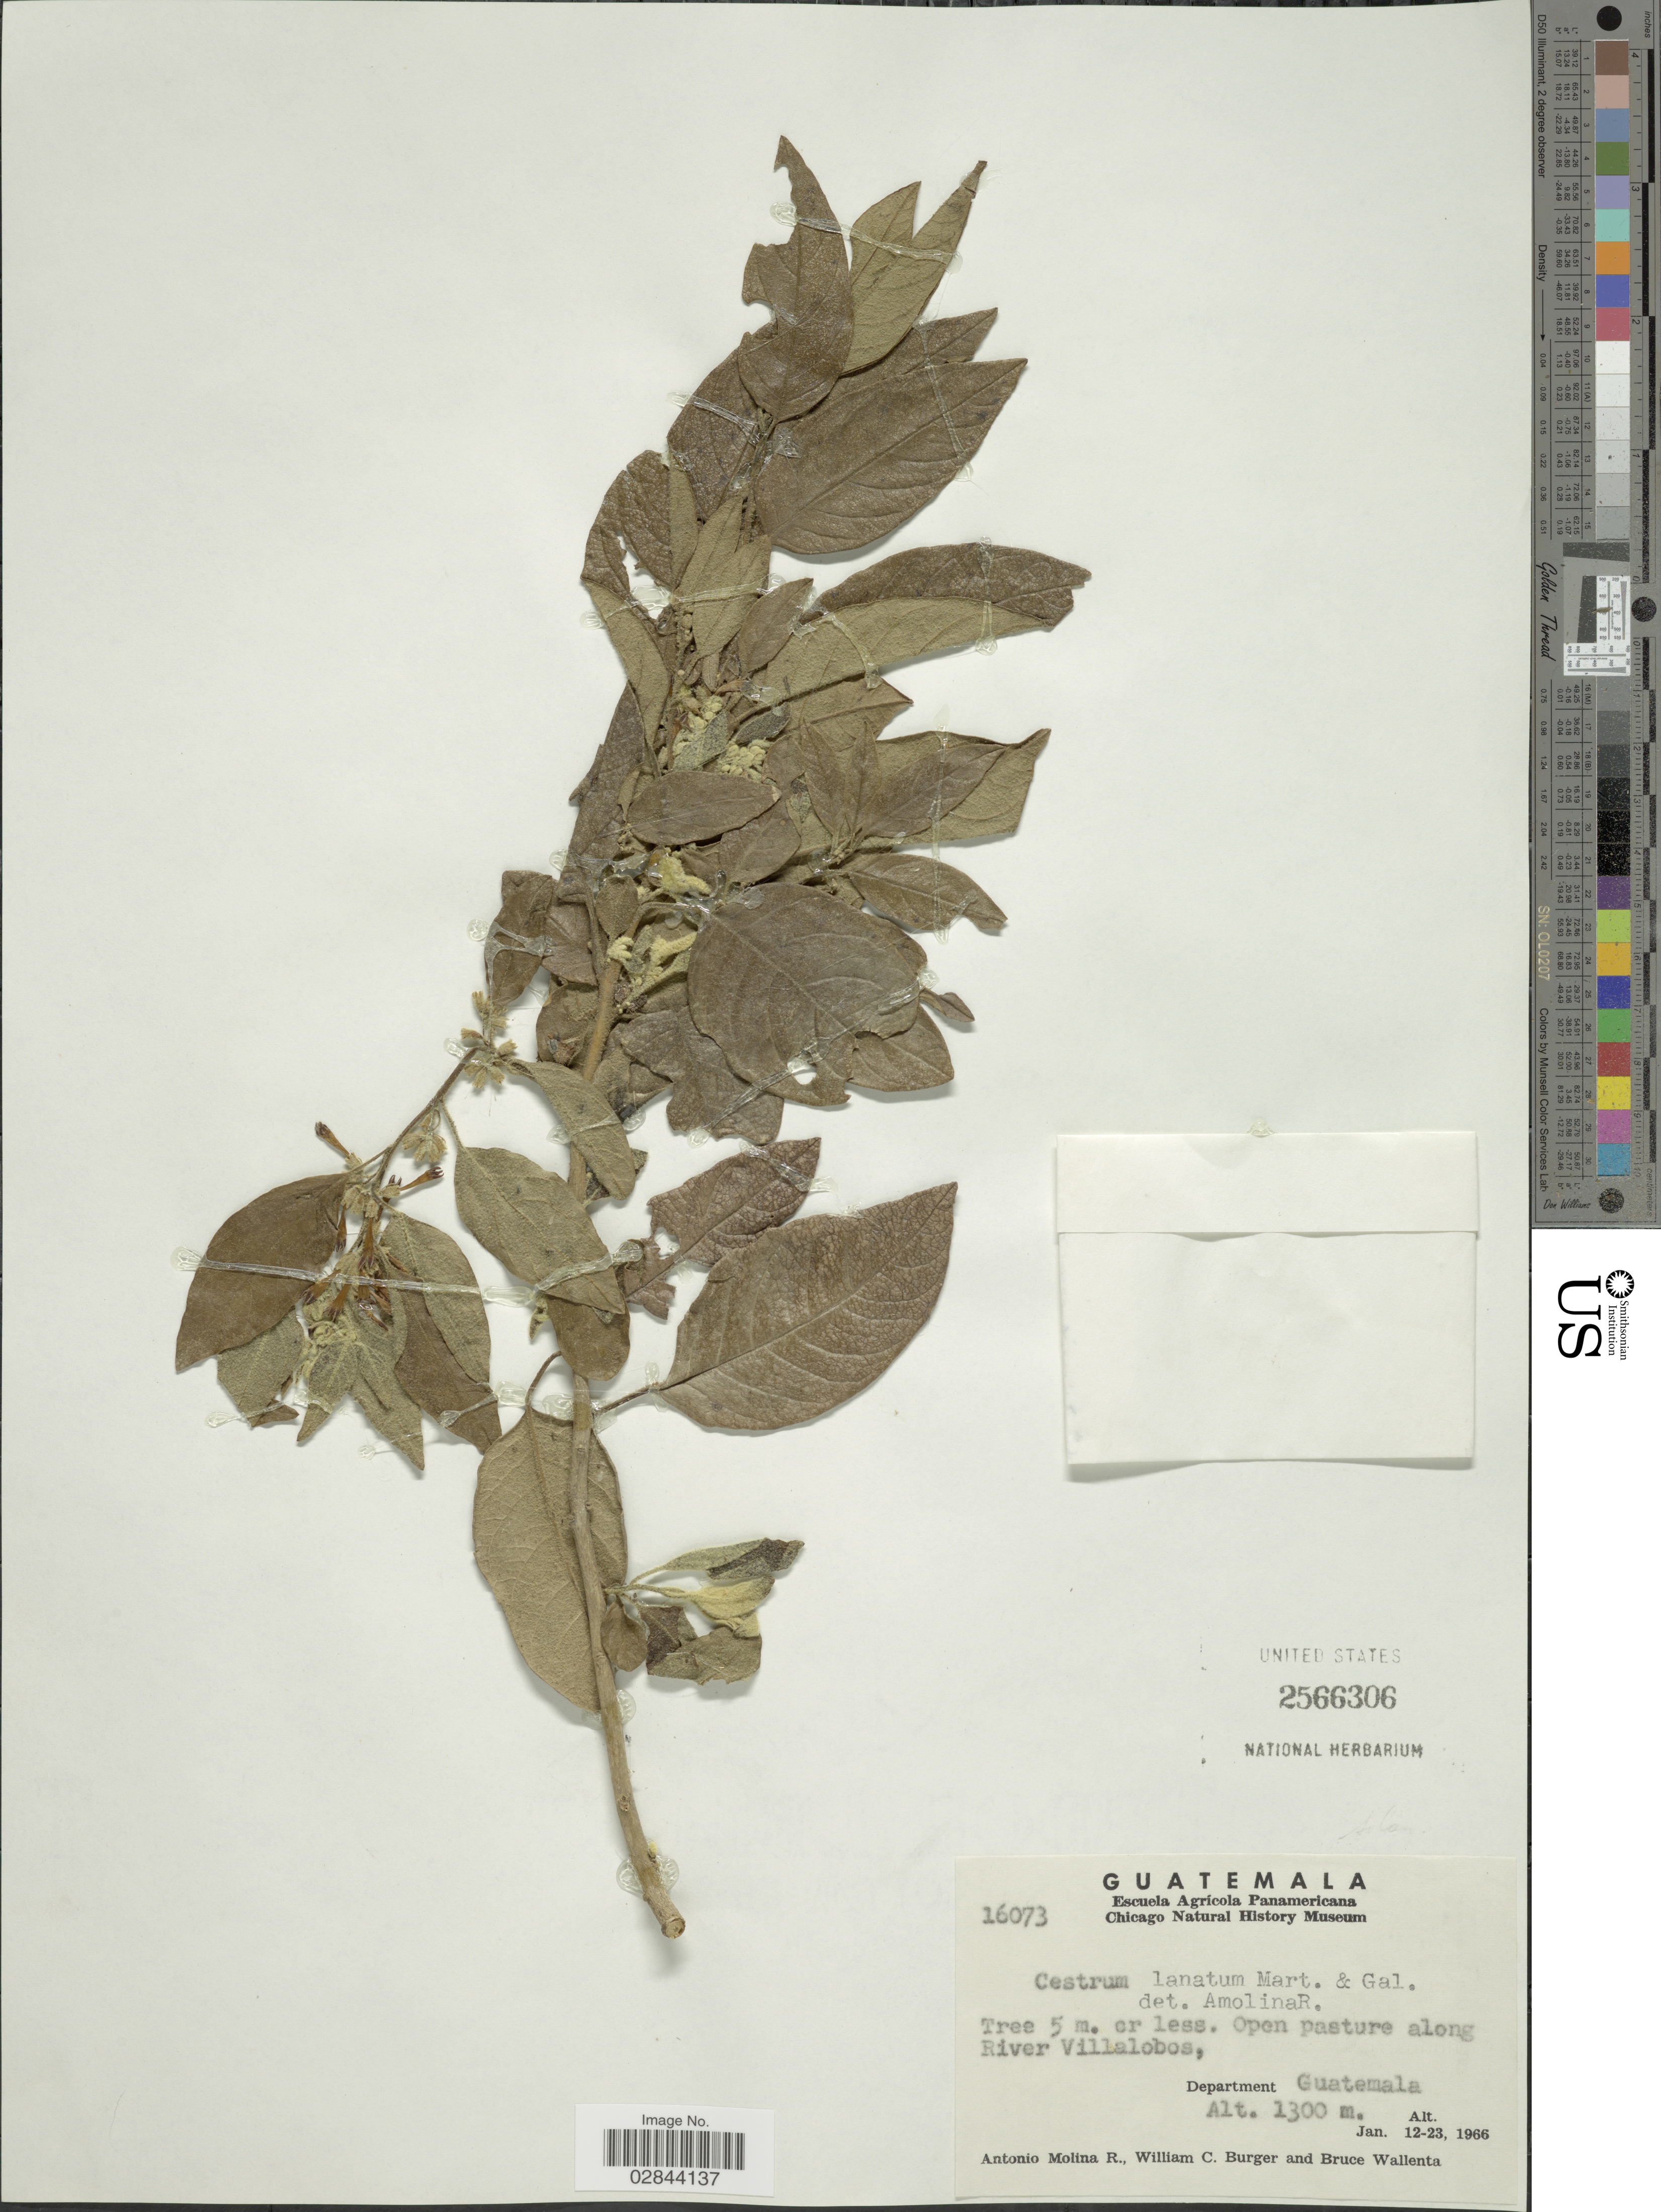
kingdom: Plantae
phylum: Tracheophyta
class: Magnoliopsida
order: Solanales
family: Solanaceae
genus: Cestrum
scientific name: Cestrum lanatum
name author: M. Martens & Galeotti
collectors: A. Molina R., W. Burger & B. Wallenta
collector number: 16073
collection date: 1966-01-12/1966-01-23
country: Guatemala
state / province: Guatemala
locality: Open pasture along River Villalobos, Department Guatemala.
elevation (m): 1300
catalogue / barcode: US 2566306